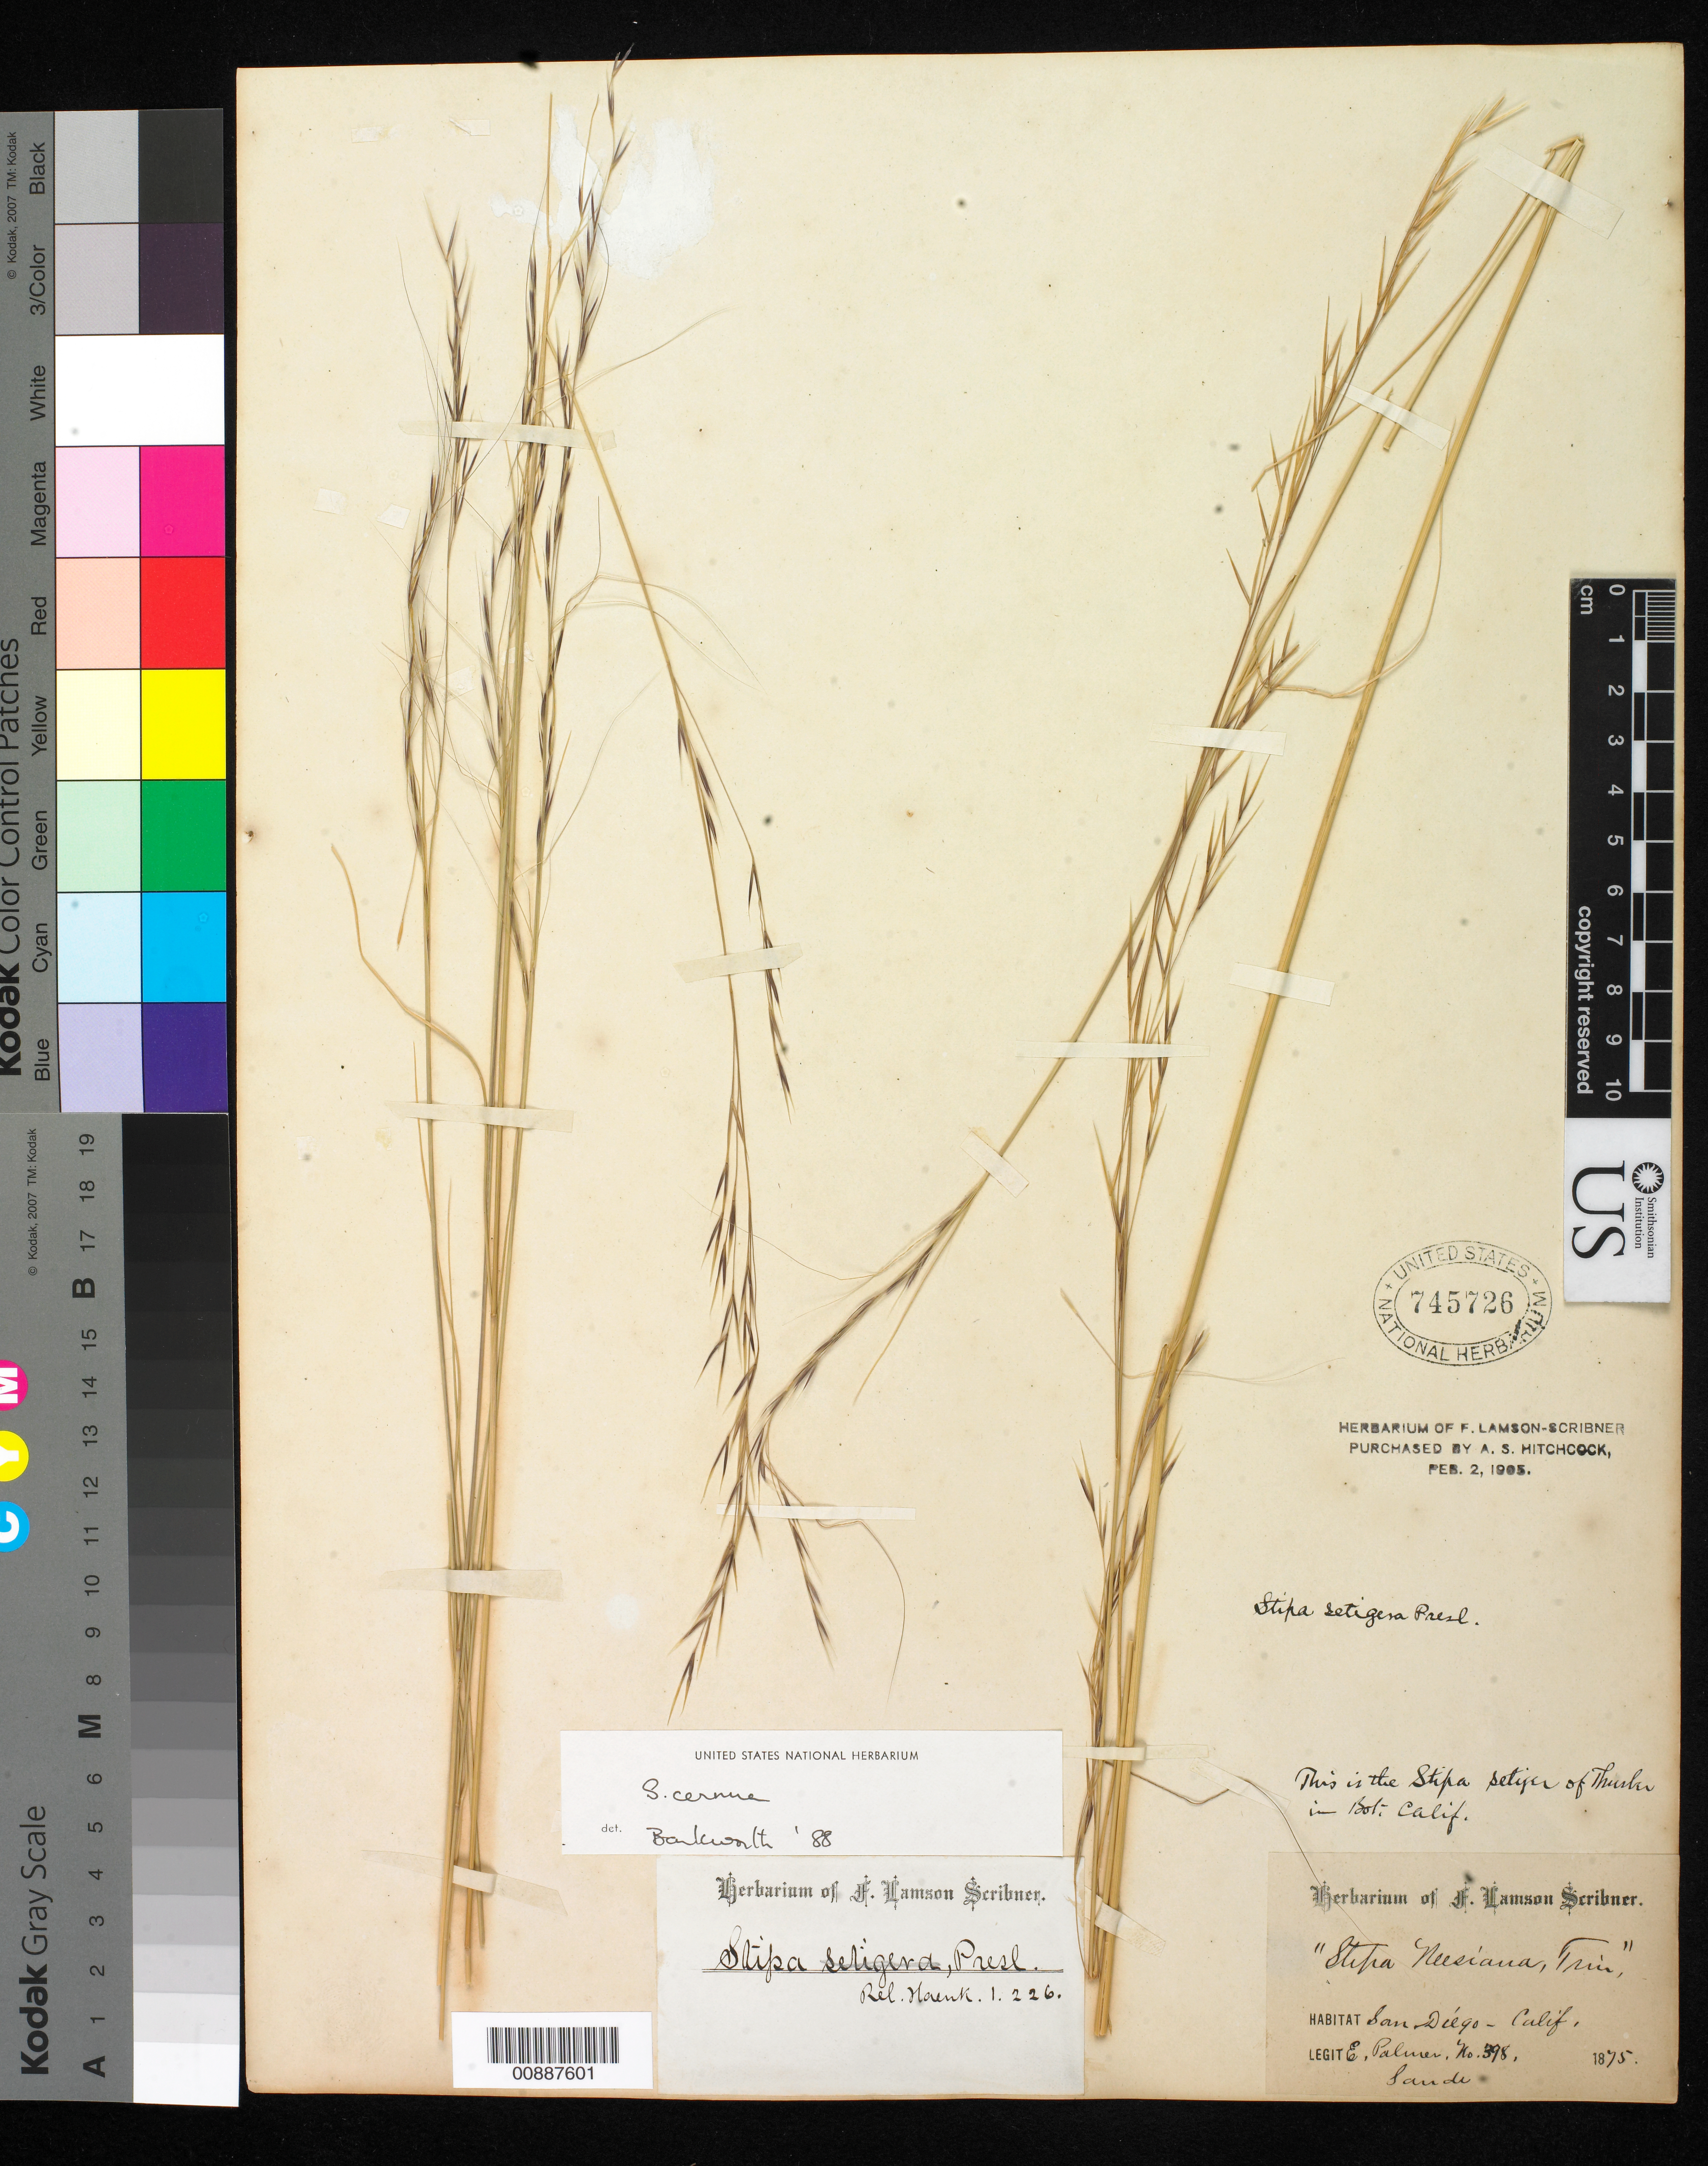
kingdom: Plantae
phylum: Tracheophyta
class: Liliopsida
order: Poales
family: Poaceae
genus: Nassella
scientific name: Nassella cernua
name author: (Stebbins & Love) Barkworth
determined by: Poaceae Reorganization Project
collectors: E. Palmer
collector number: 398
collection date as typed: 1875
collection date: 1875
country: United States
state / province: California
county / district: San Diego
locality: San Diego, California.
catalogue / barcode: US 745726